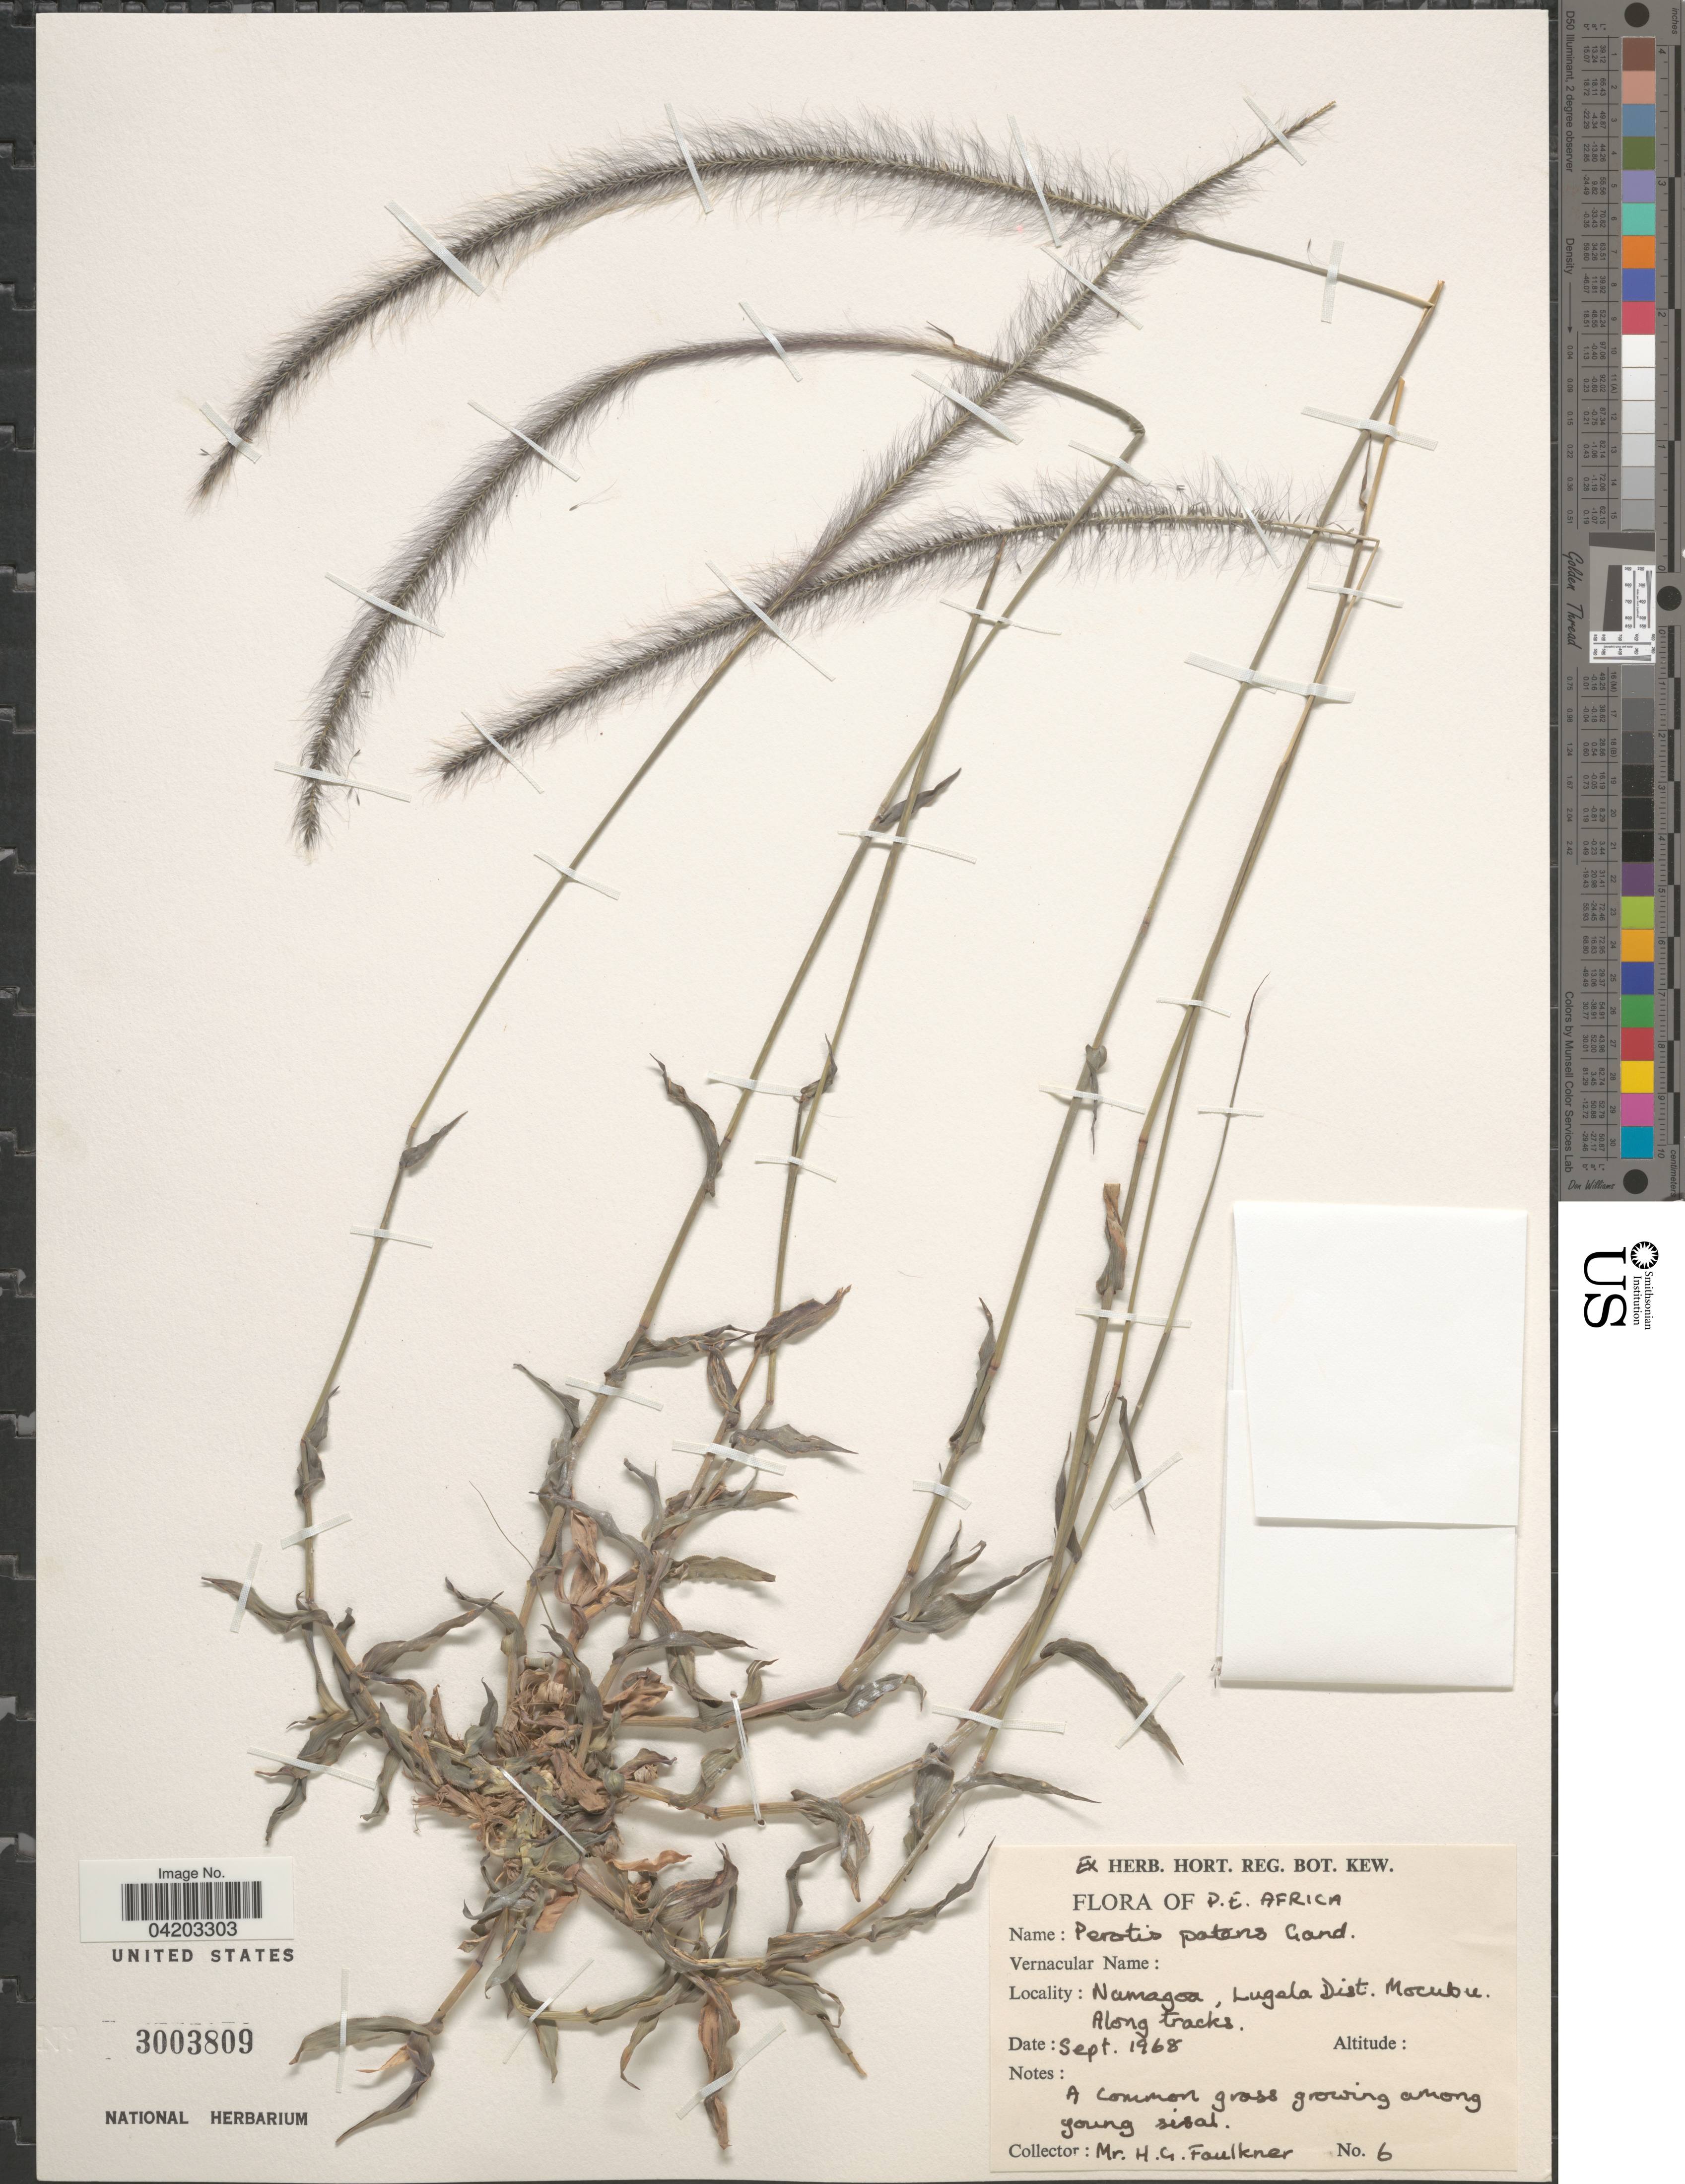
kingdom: Plantae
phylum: Tracheophyta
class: Liliopsida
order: Poales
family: Poaceae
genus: Perotis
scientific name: Perotis patens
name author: Gand.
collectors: H. Faulkner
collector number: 6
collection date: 1968-09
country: Mozambique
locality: P.E. Africa. Namagoa, Lugela Dist. Mocubu.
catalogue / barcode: US 3003809